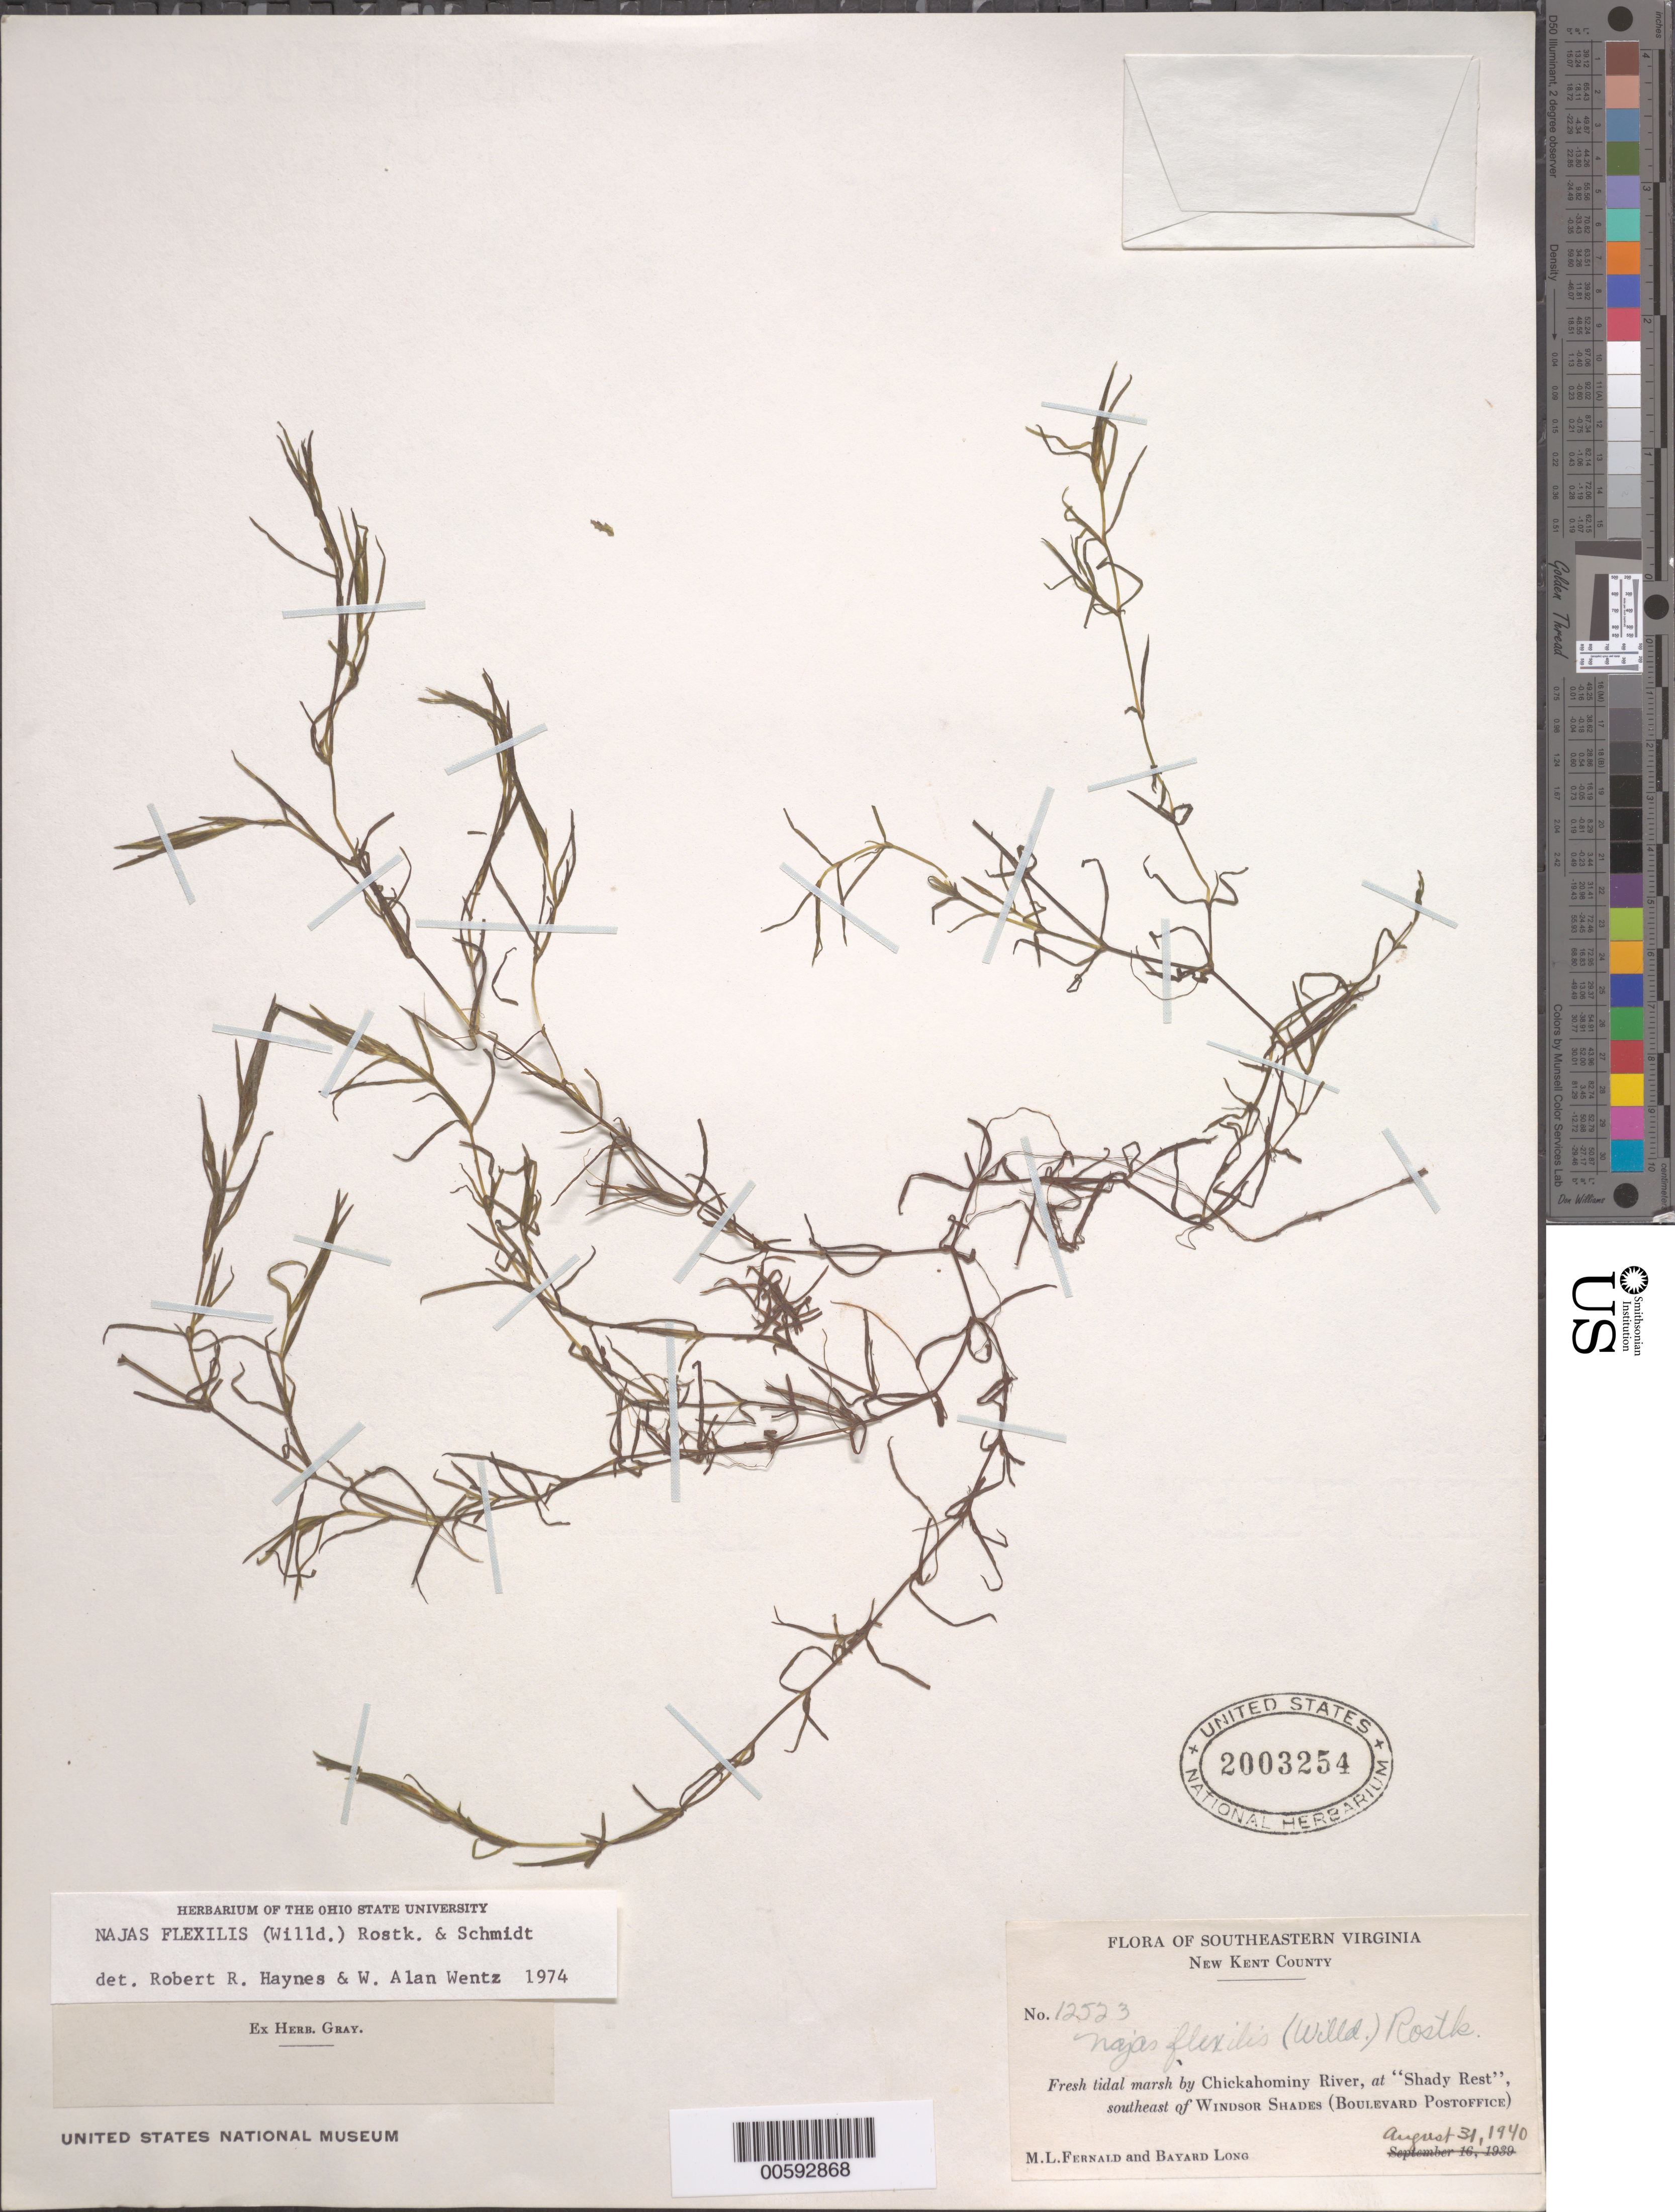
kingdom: Plantae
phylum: Tracheophyta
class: Liliopsida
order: Alismatales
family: Hydrocharitaceae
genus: Najas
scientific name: Najas flexilis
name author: (Willd.) Rostk. & Schmidt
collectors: M. L. Fernald & B. Long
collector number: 12523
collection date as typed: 31 Aug 1940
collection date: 1940-08-31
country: United States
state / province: Virginia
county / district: New Kent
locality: Chickahominy River, Shady Rest, SE of Windsor Shades (Boulevard Postoffice)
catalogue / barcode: US 2003254